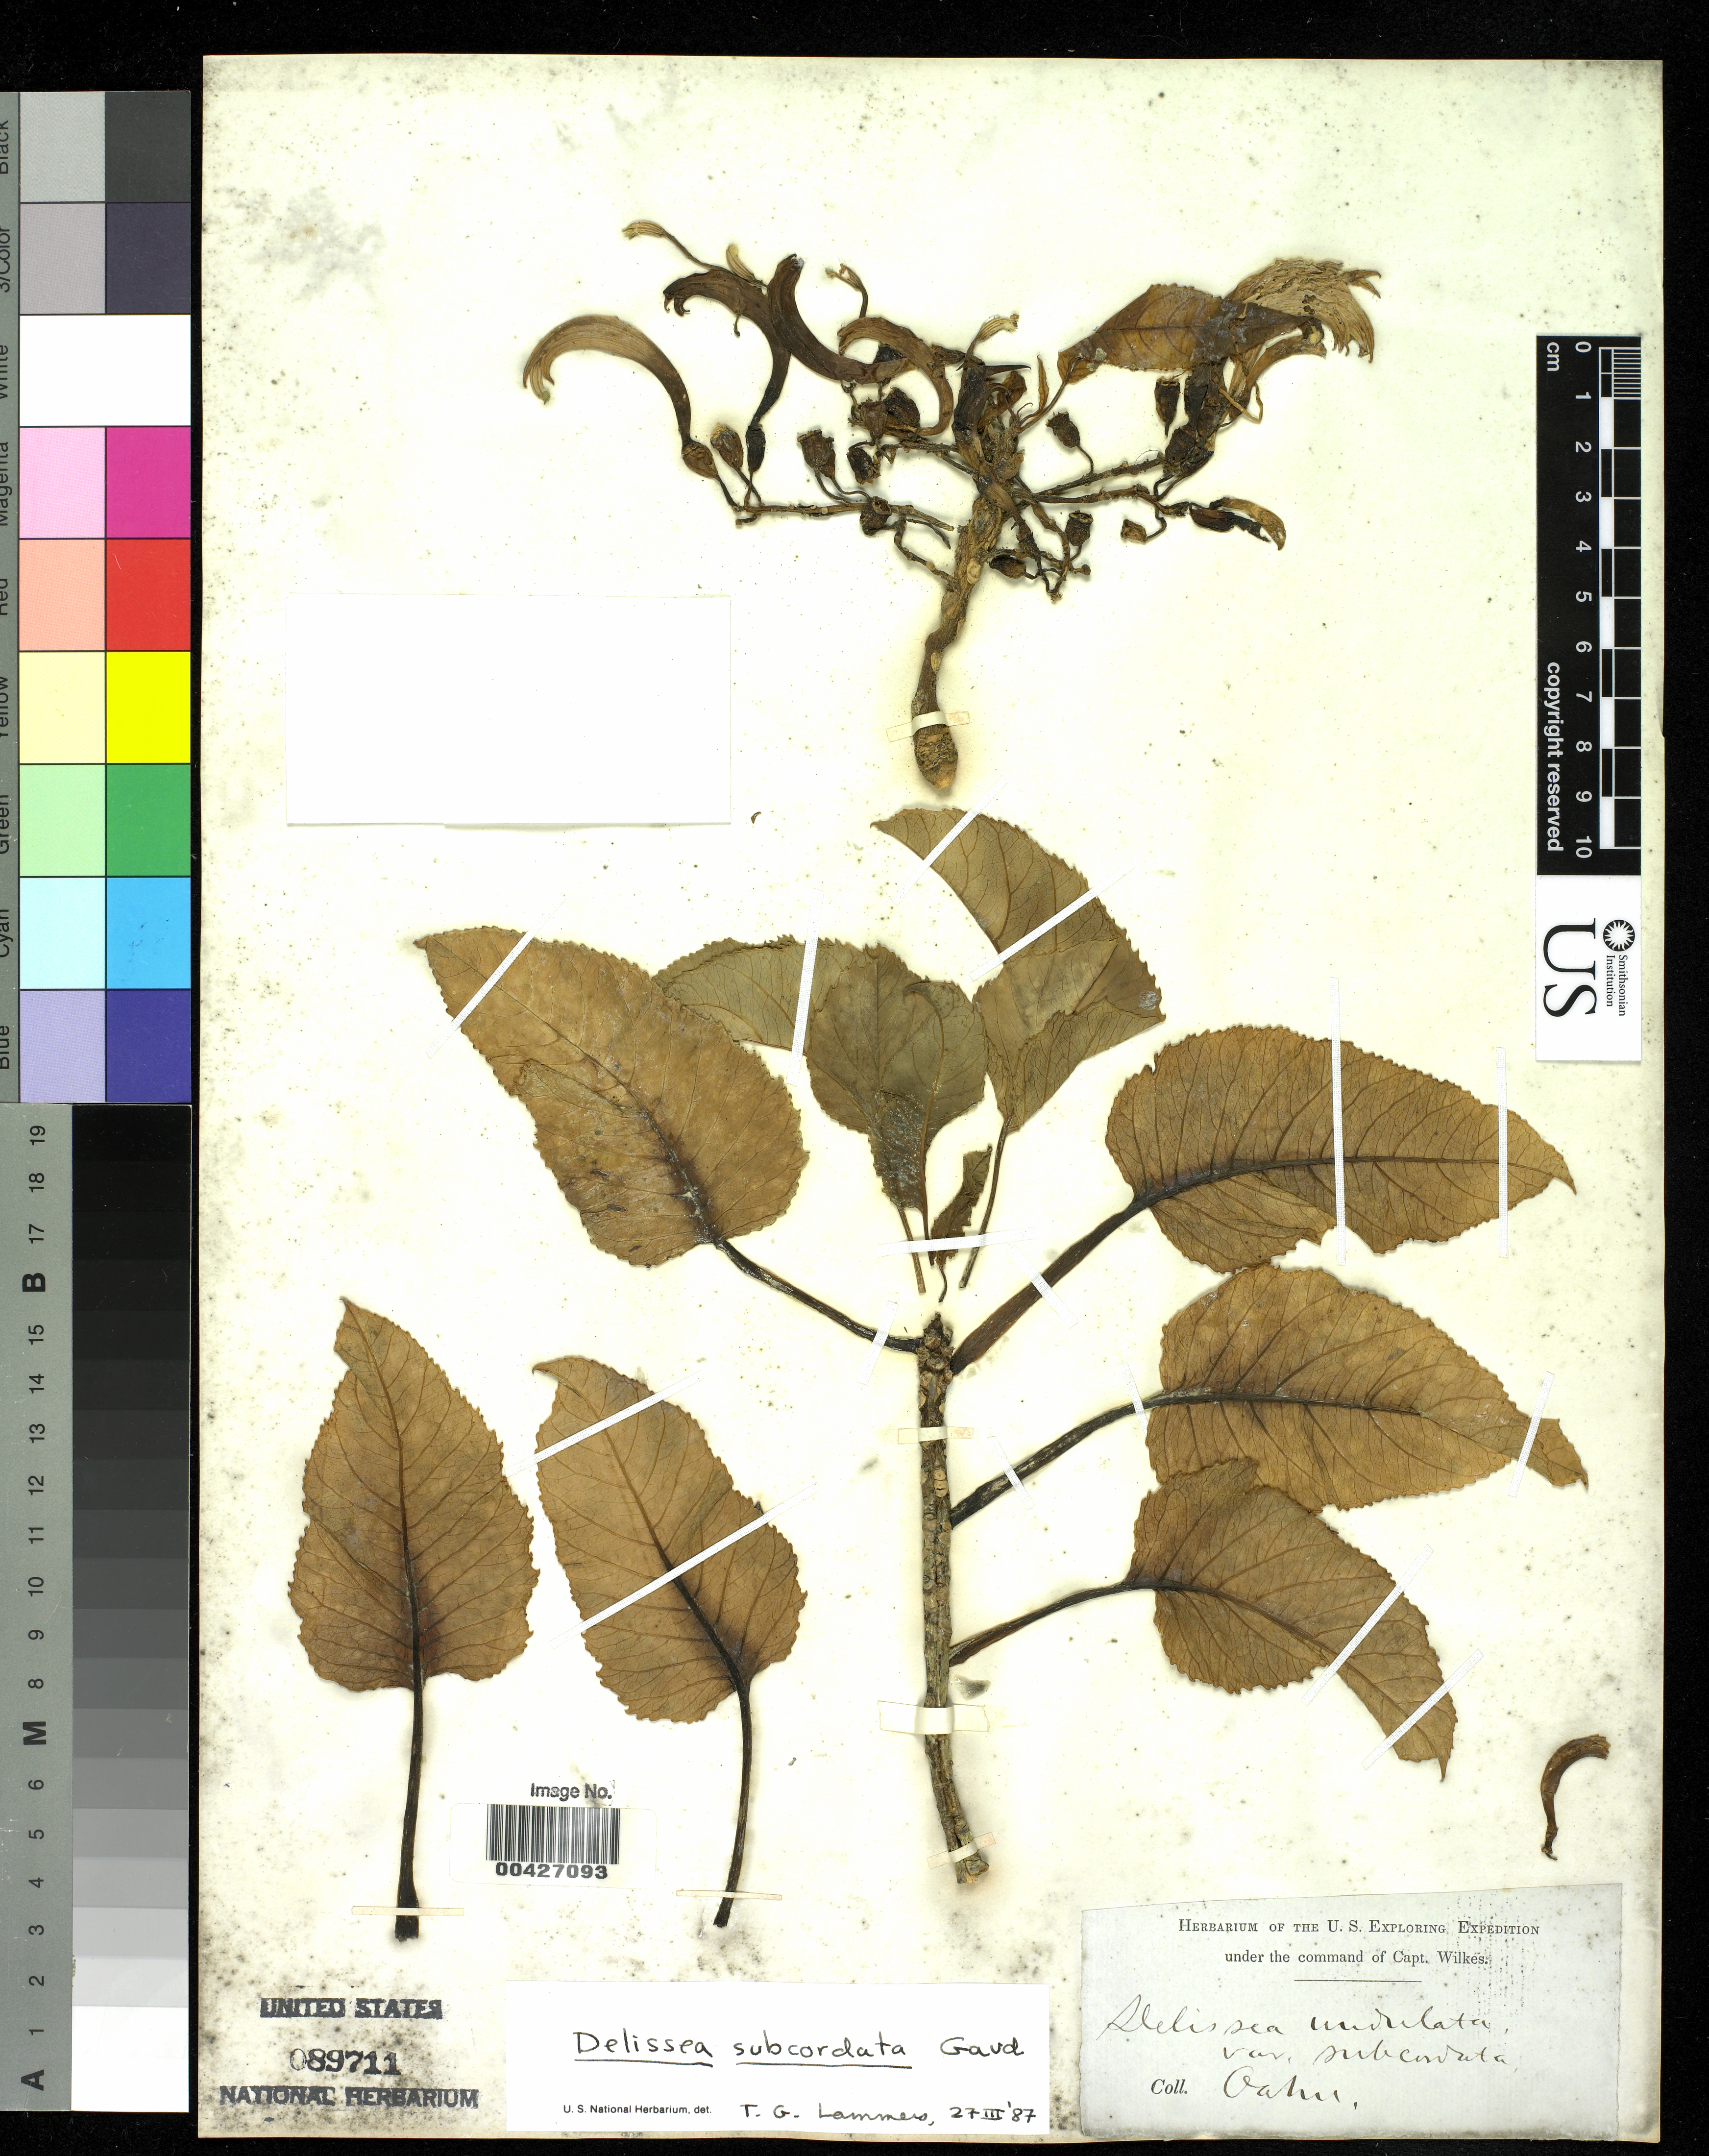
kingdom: Plantae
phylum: Tracheophyta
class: Magnoliopsida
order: Asterales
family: Campanulaceae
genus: Delissea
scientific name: Delissea subcordata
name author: Gaudich.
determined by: Lammers, T. G.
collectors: Wilkes Explor. Exped.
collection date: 1838/1842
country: United States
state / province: Hawaii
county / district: Honolulu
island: Oahu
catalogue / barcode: US 89711